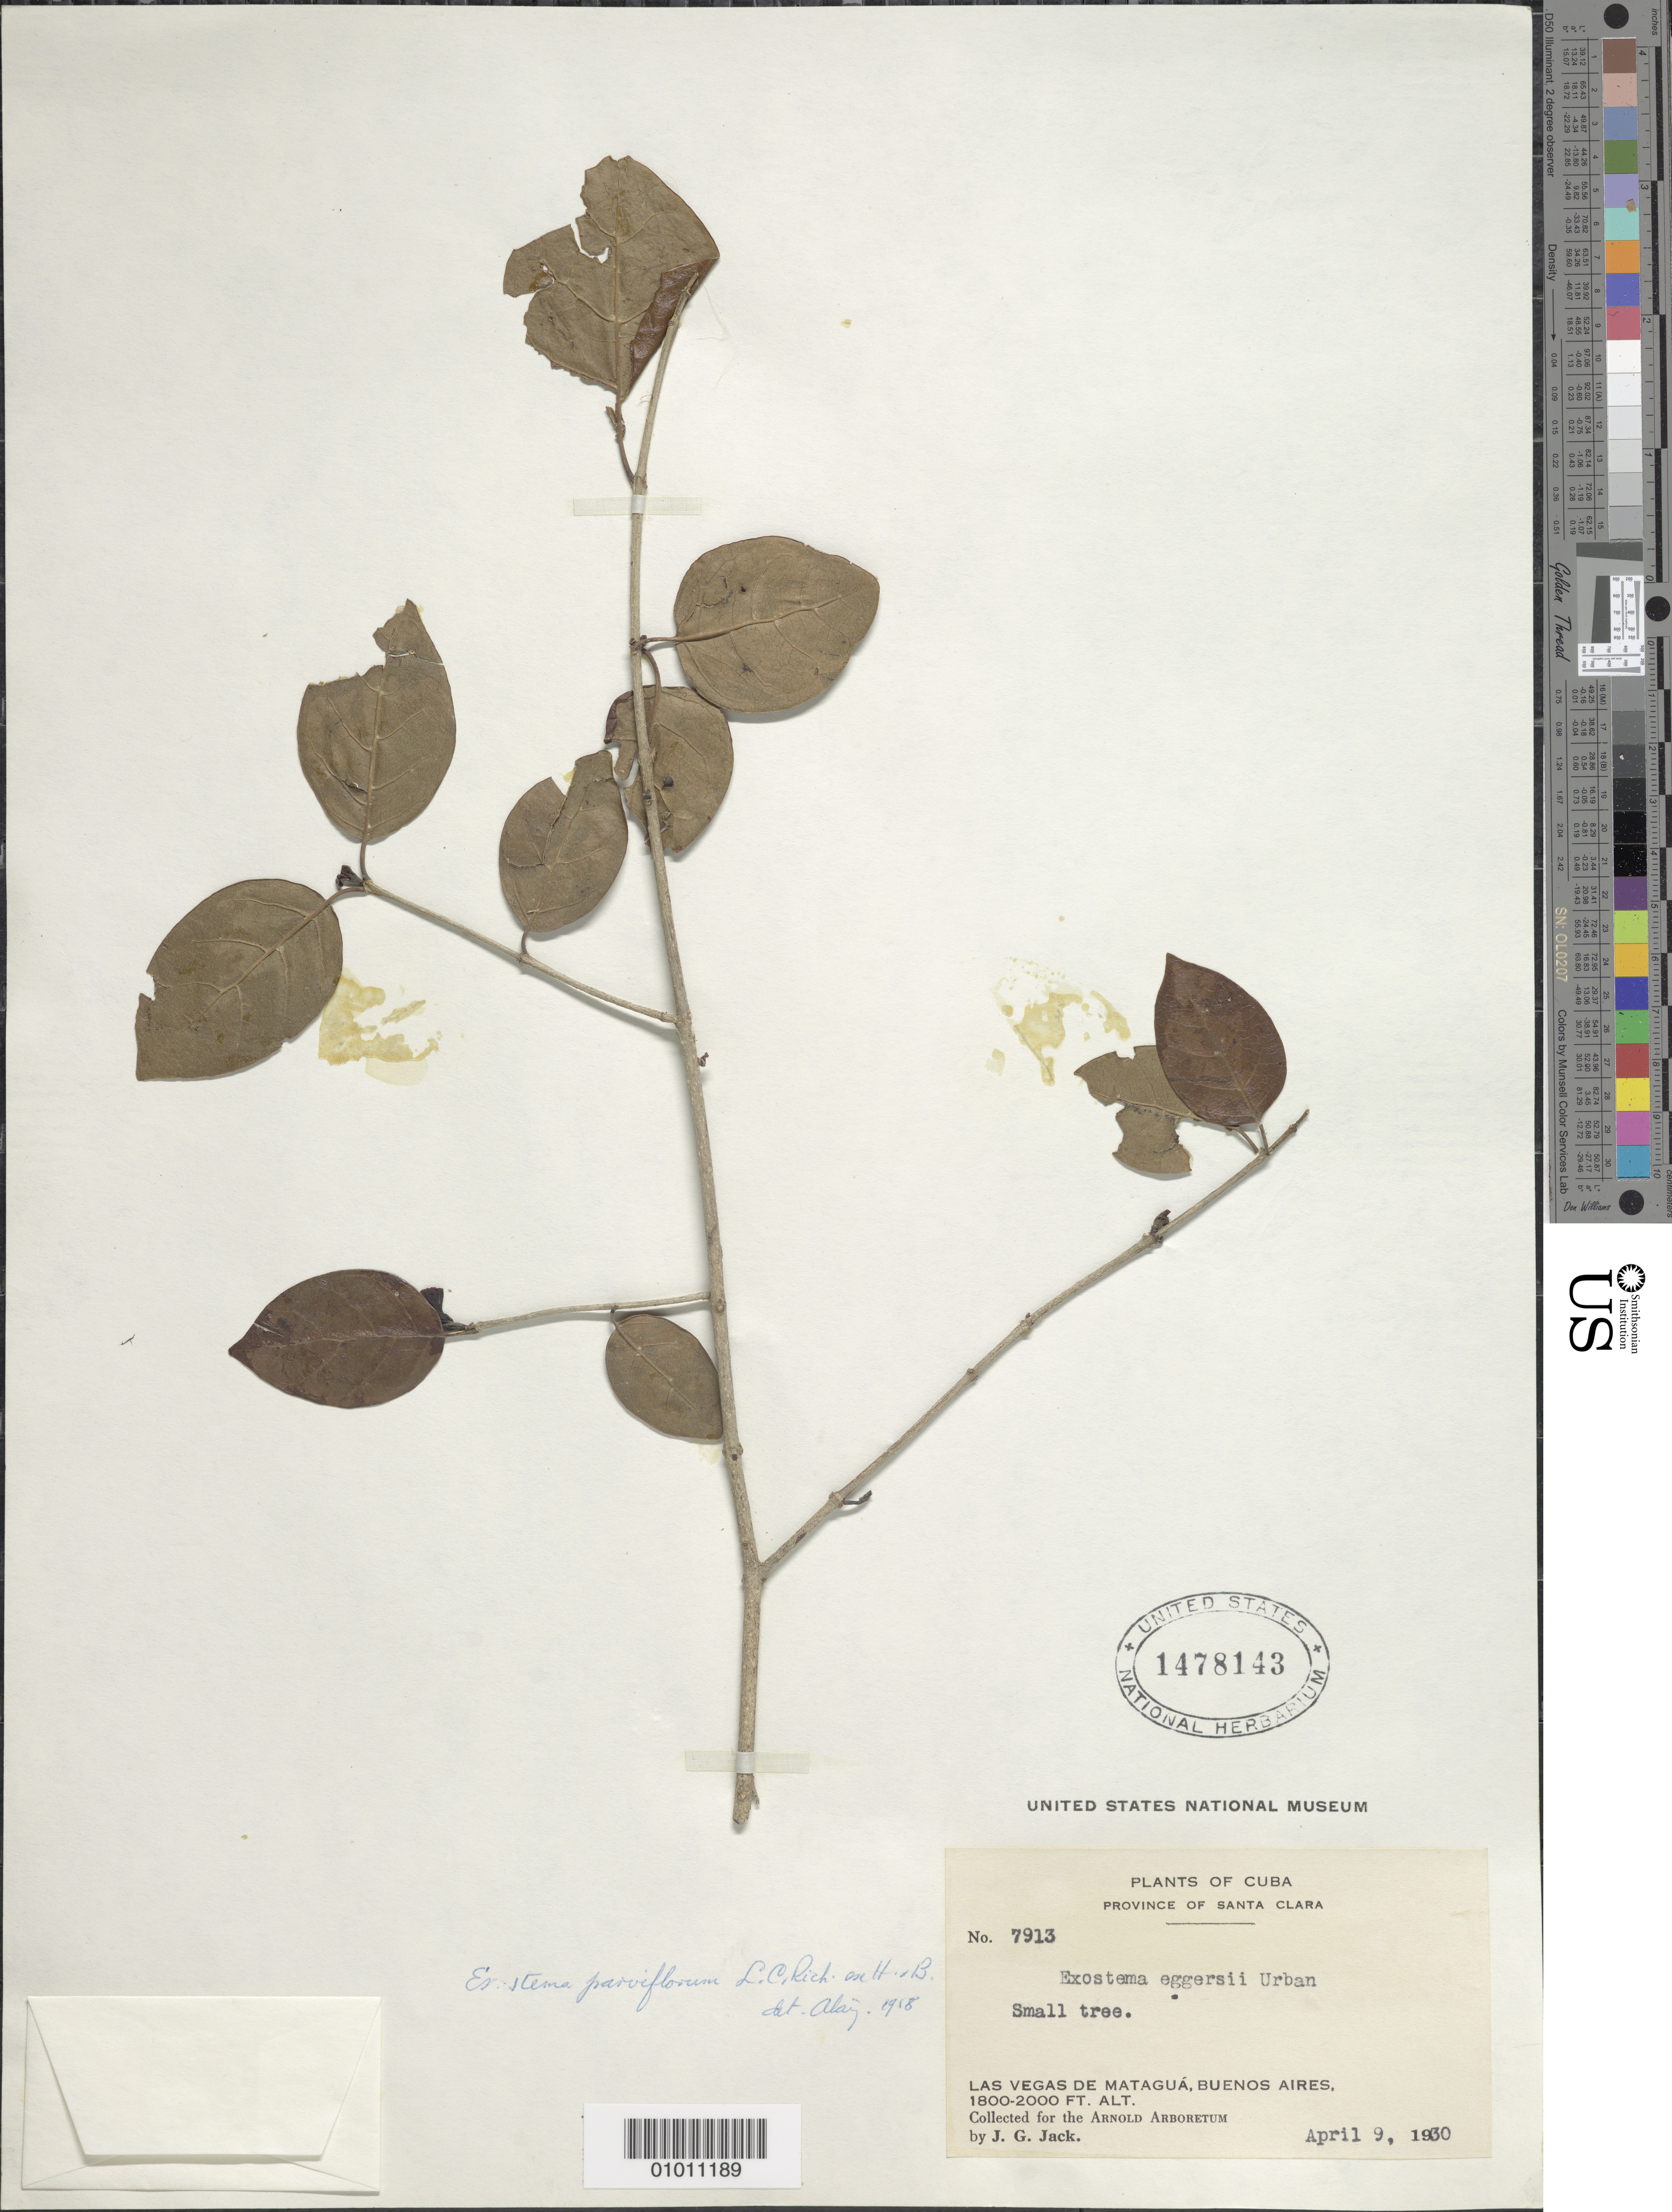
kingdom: Plantae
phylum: Tracheophyta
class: Magnoliopsida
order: Gentianales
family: Rubiaceae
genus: Exostema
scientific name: Exostema parviflorum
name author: A. Rich. ex Humb. & Bonpl.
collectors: J. G. Jack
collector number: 7913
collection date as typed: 09 Apr 1930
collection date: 1930-04-09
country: Cuba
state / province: Santa Clara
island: Cuba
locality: Las Vegas de Matagua, Buenos Aires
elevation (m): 549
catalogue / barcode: US 1478143